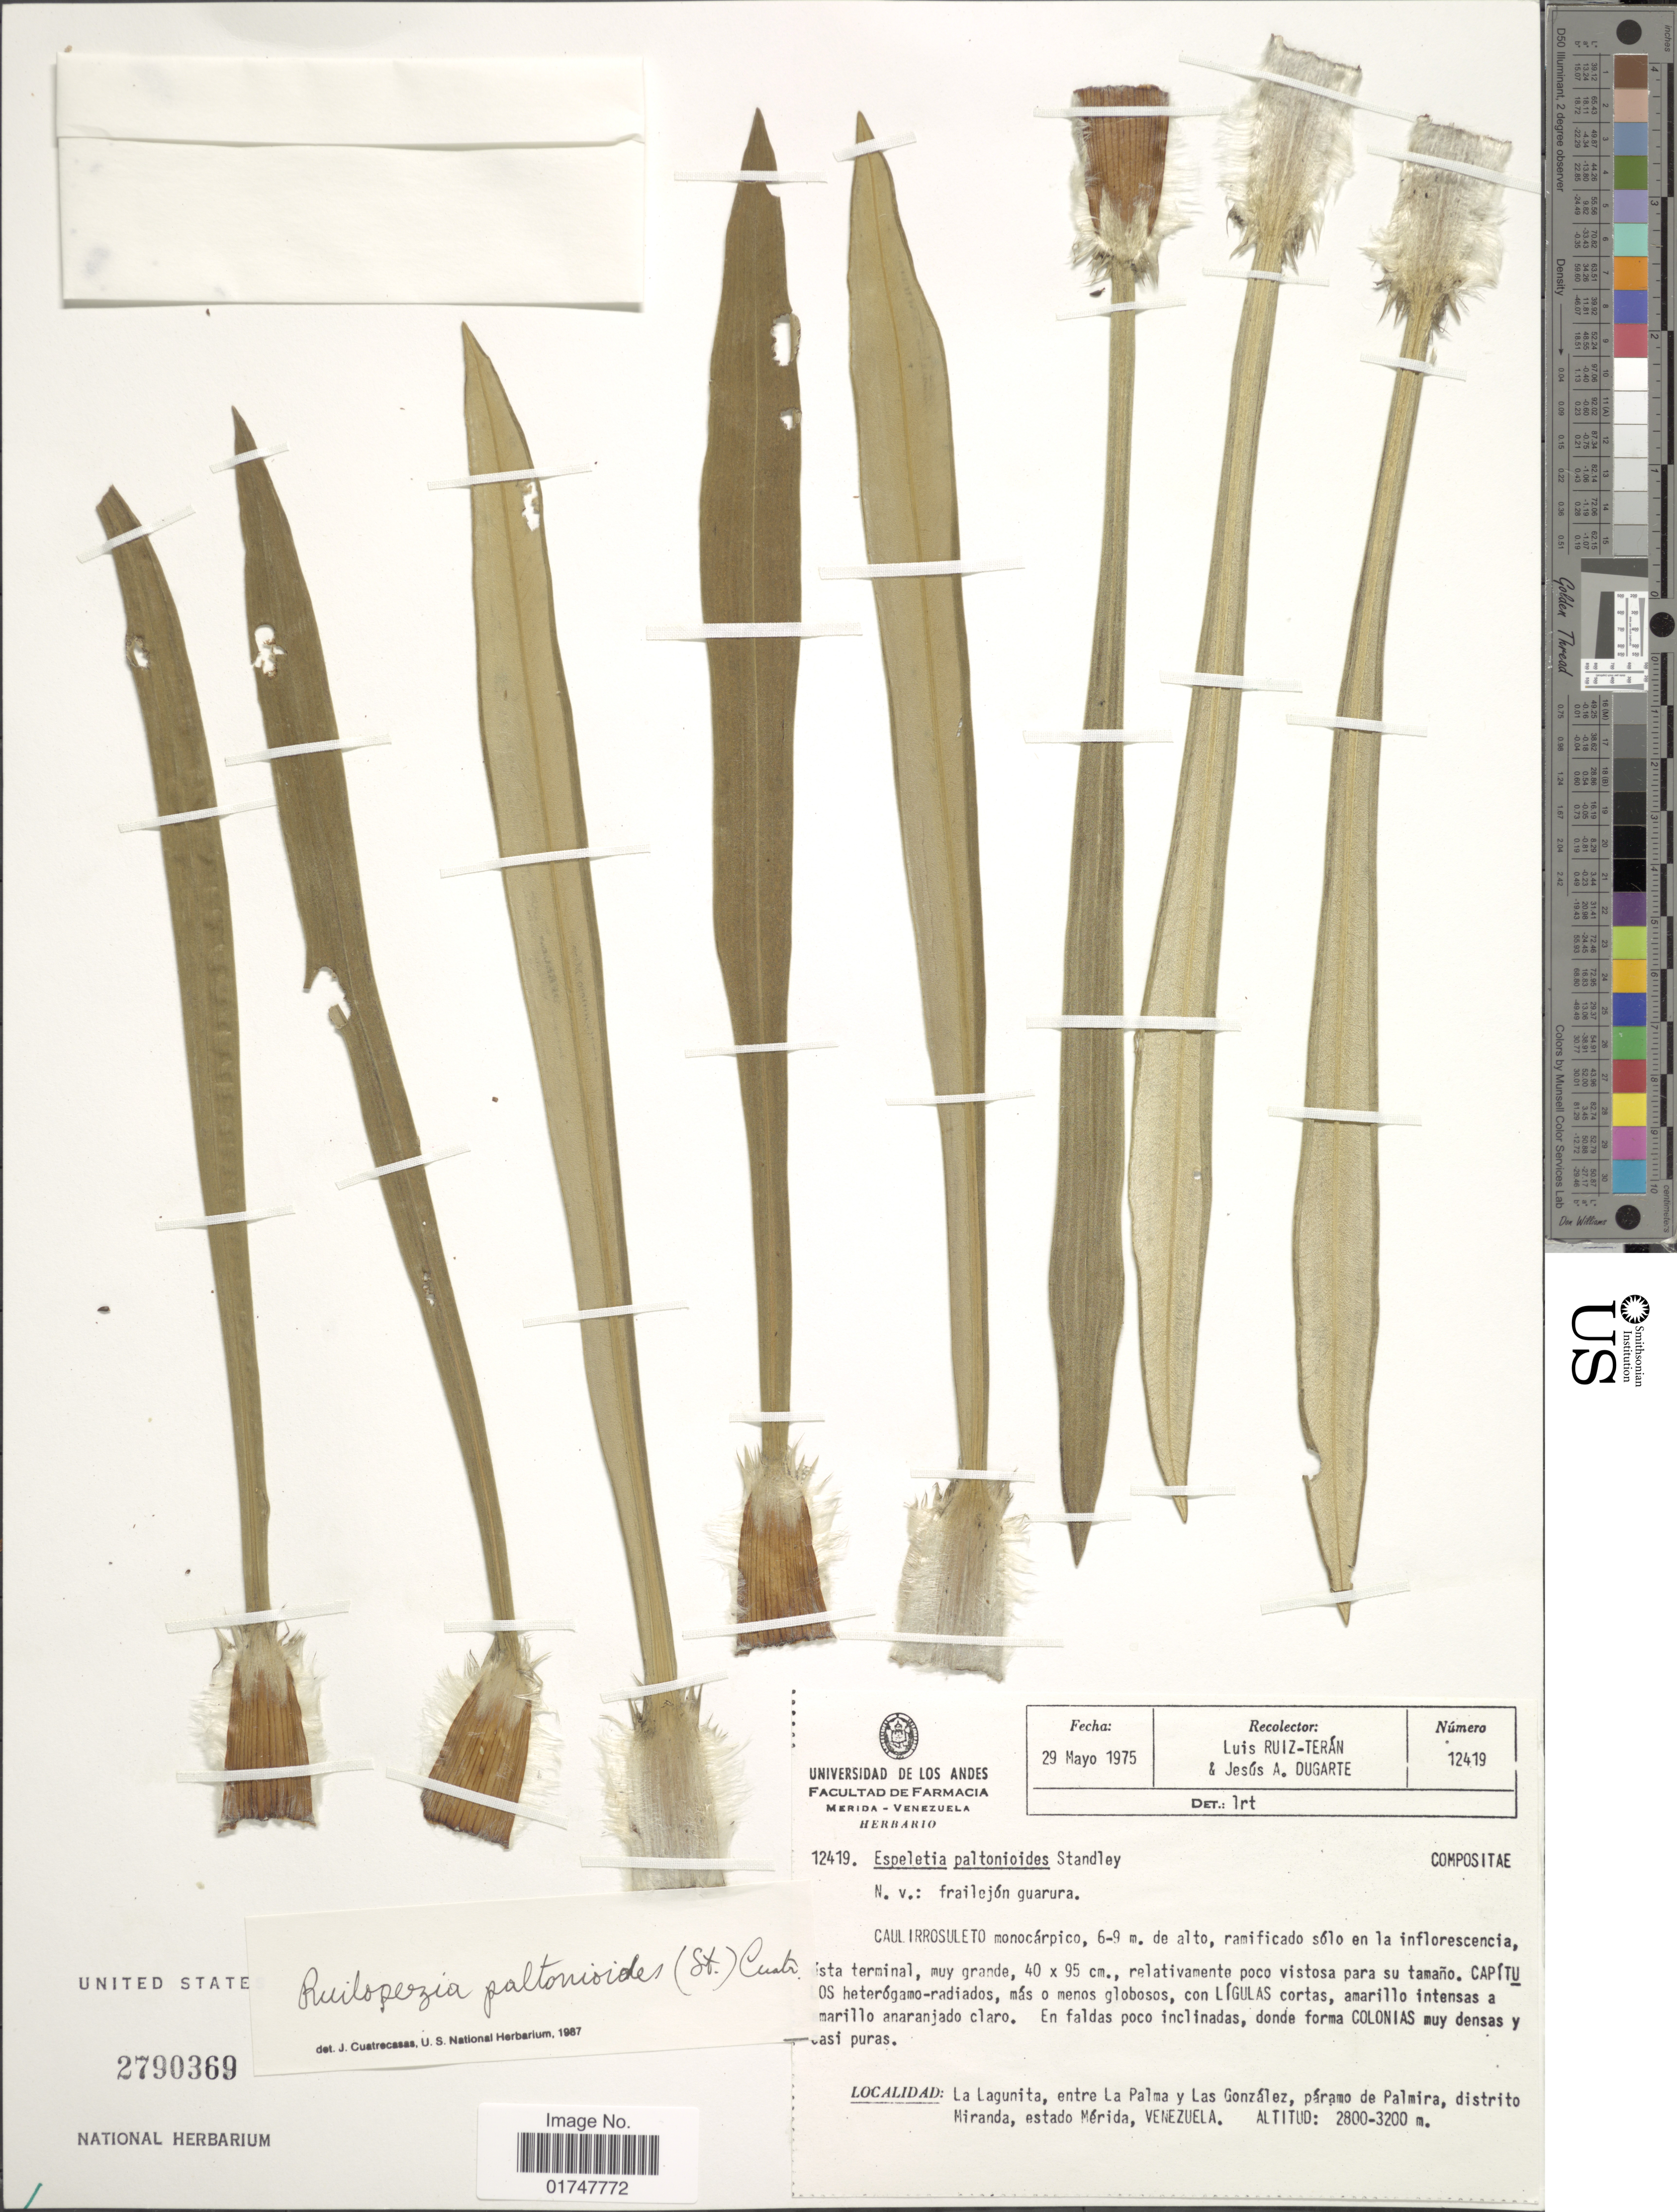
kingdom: Plantae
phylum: Tracheophyta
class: Magnoliopsida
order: Asterales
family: Asteraceae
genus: Ruilopezia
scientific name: Ruilopezia paltonioides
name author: (Standl.) Cuatrec.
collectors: L. E. Ruíz-Terán & J. Dugarte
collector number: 12419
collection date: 1975-05-29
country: Venezuela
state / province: Mérida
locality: La Lagunita, entre La Palma y Las González, páramo de Palmira, distrito Miranda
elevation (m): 2800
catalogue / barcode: US 2790369